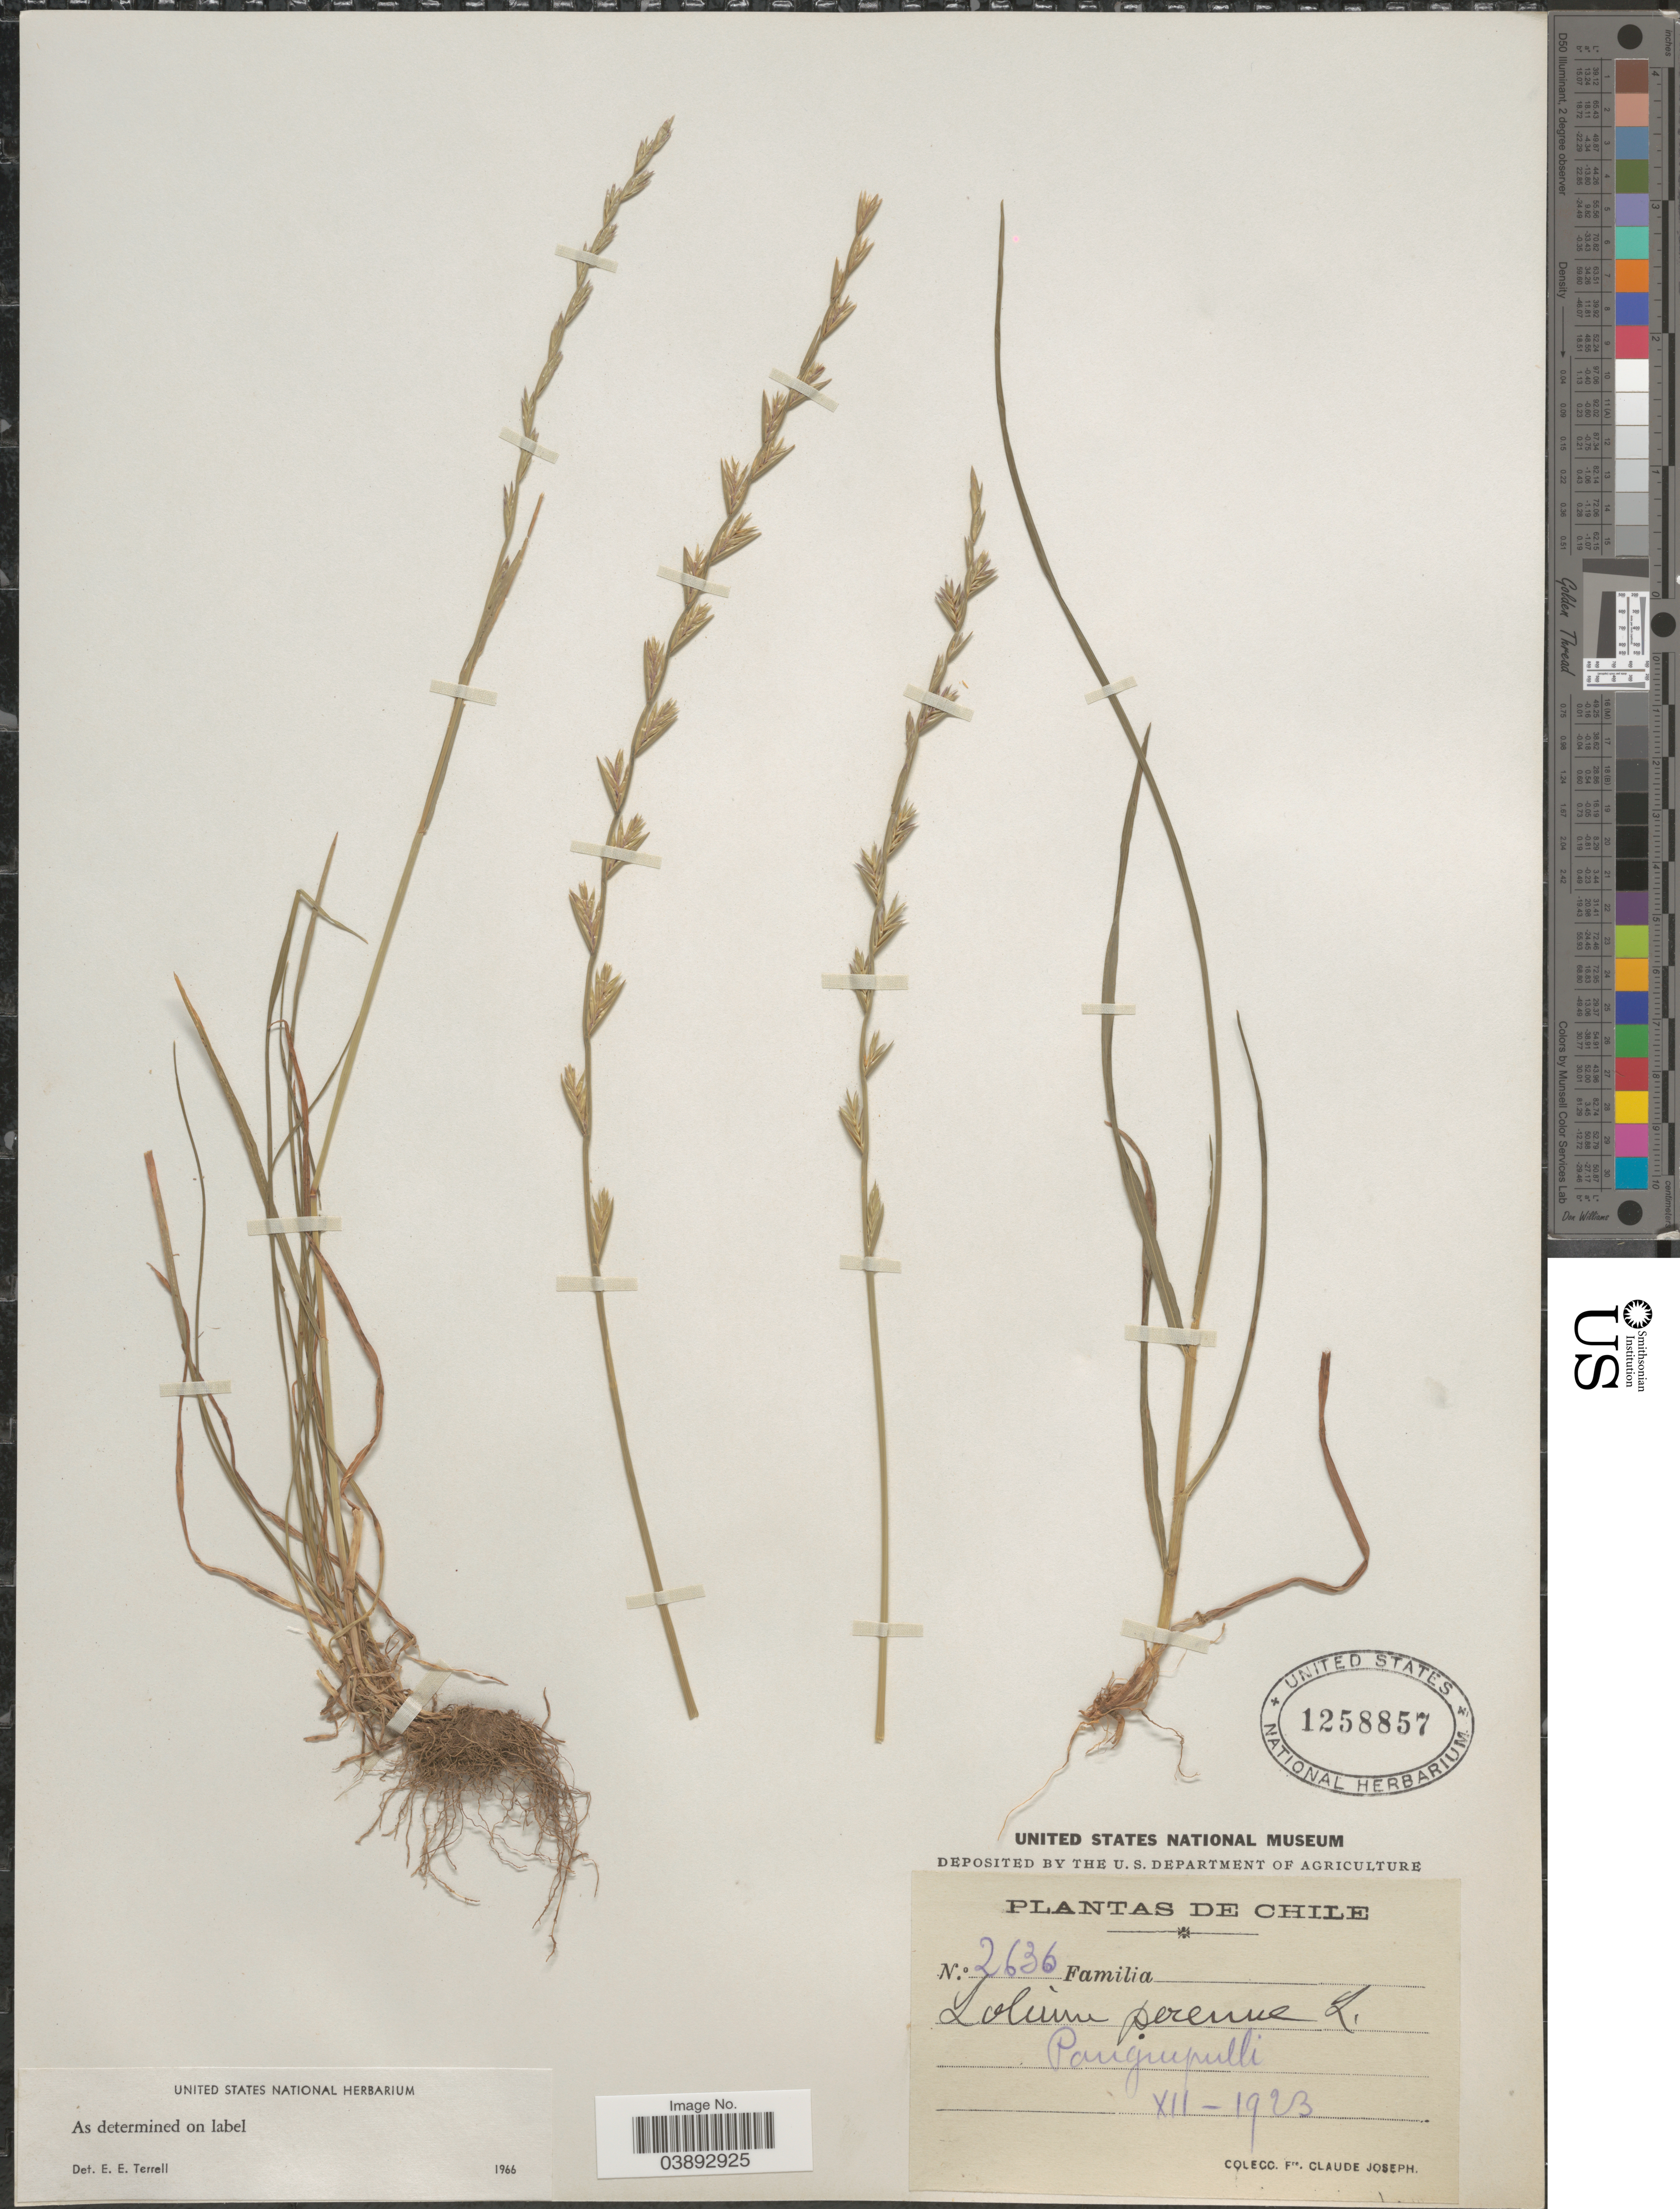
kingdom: Plantae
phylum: Tracheophyta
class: Liliopsida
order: Poales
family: Poaceae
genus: Lolium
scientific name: Lolium perenne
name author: L.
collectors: Bro. Claude-Joseph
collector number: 2636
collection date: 1923-12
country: Chile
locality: Panguipulli.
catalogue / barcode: US 1258857